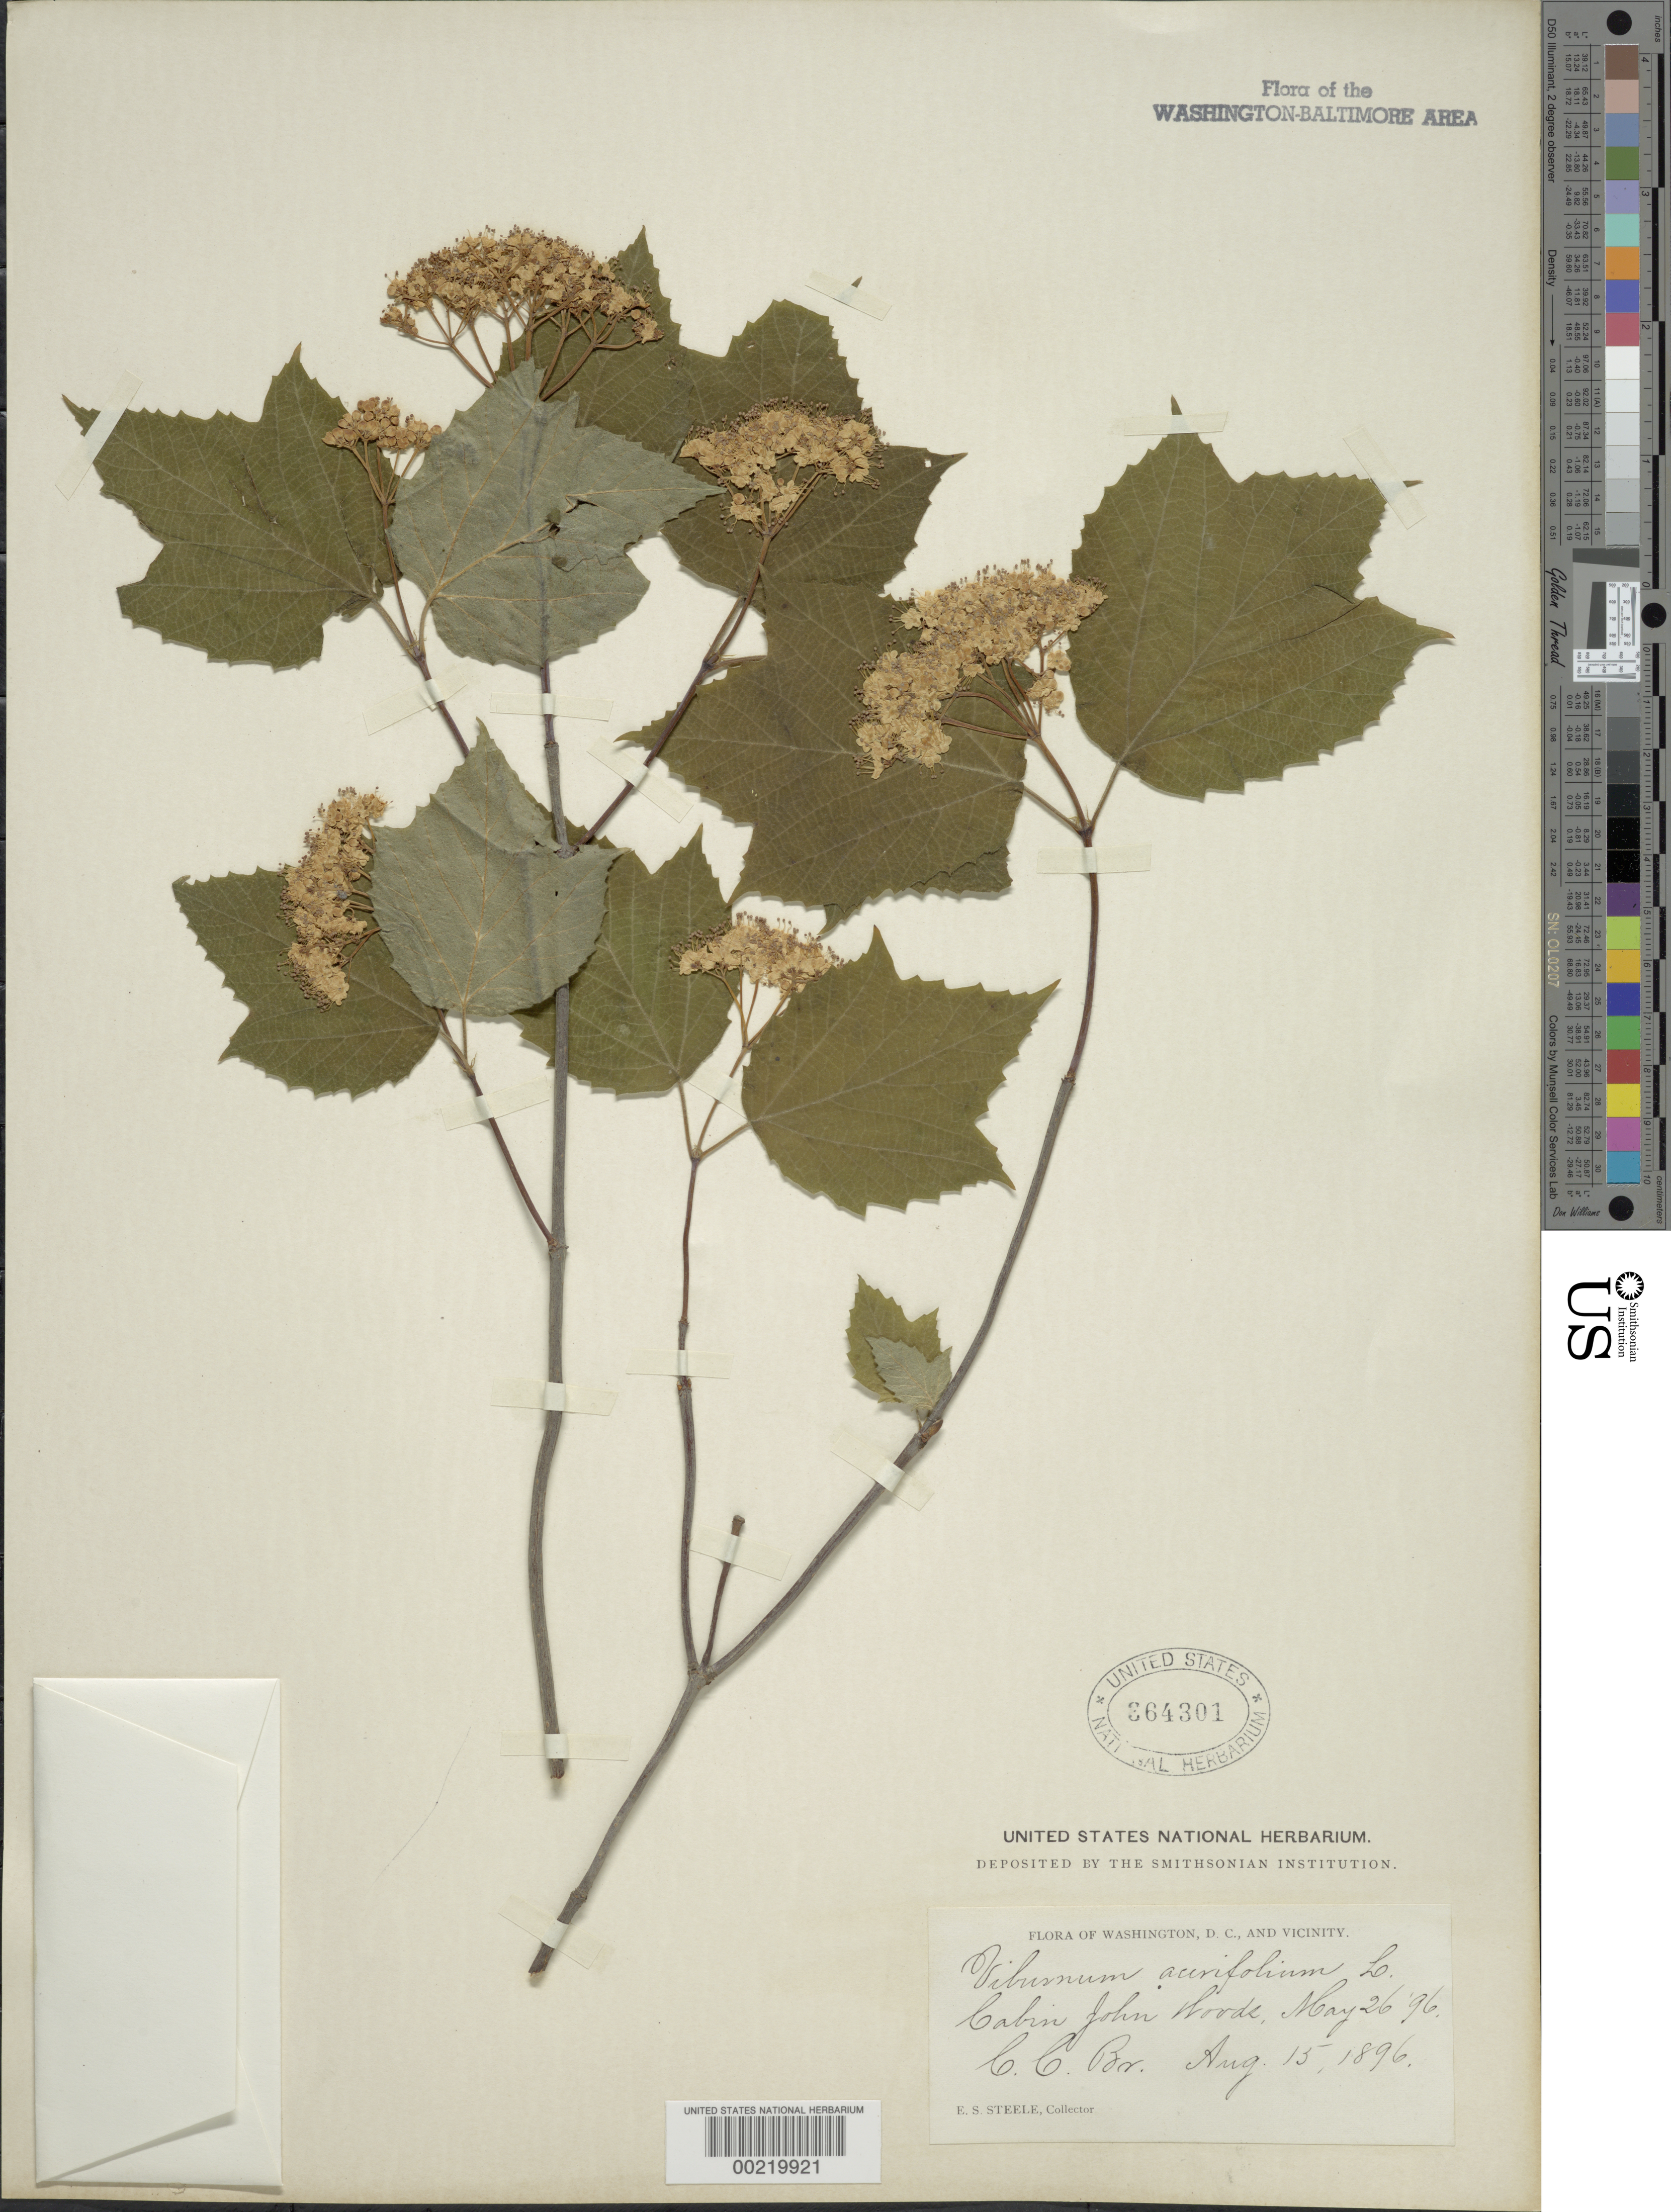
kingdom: Plantae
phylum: Tracheophyta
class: Magnoliopsida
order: Dipsacales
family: Viburnaceae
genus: Viburnum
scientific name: Viburnum acerifolium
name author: L.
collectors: E. Steele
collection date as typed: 15 Aug 1896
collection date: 1896-08-15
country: United States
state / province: Maryland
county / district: Montgomery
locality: Cabin John Woods C. & O. Canal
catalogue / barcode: US 364301